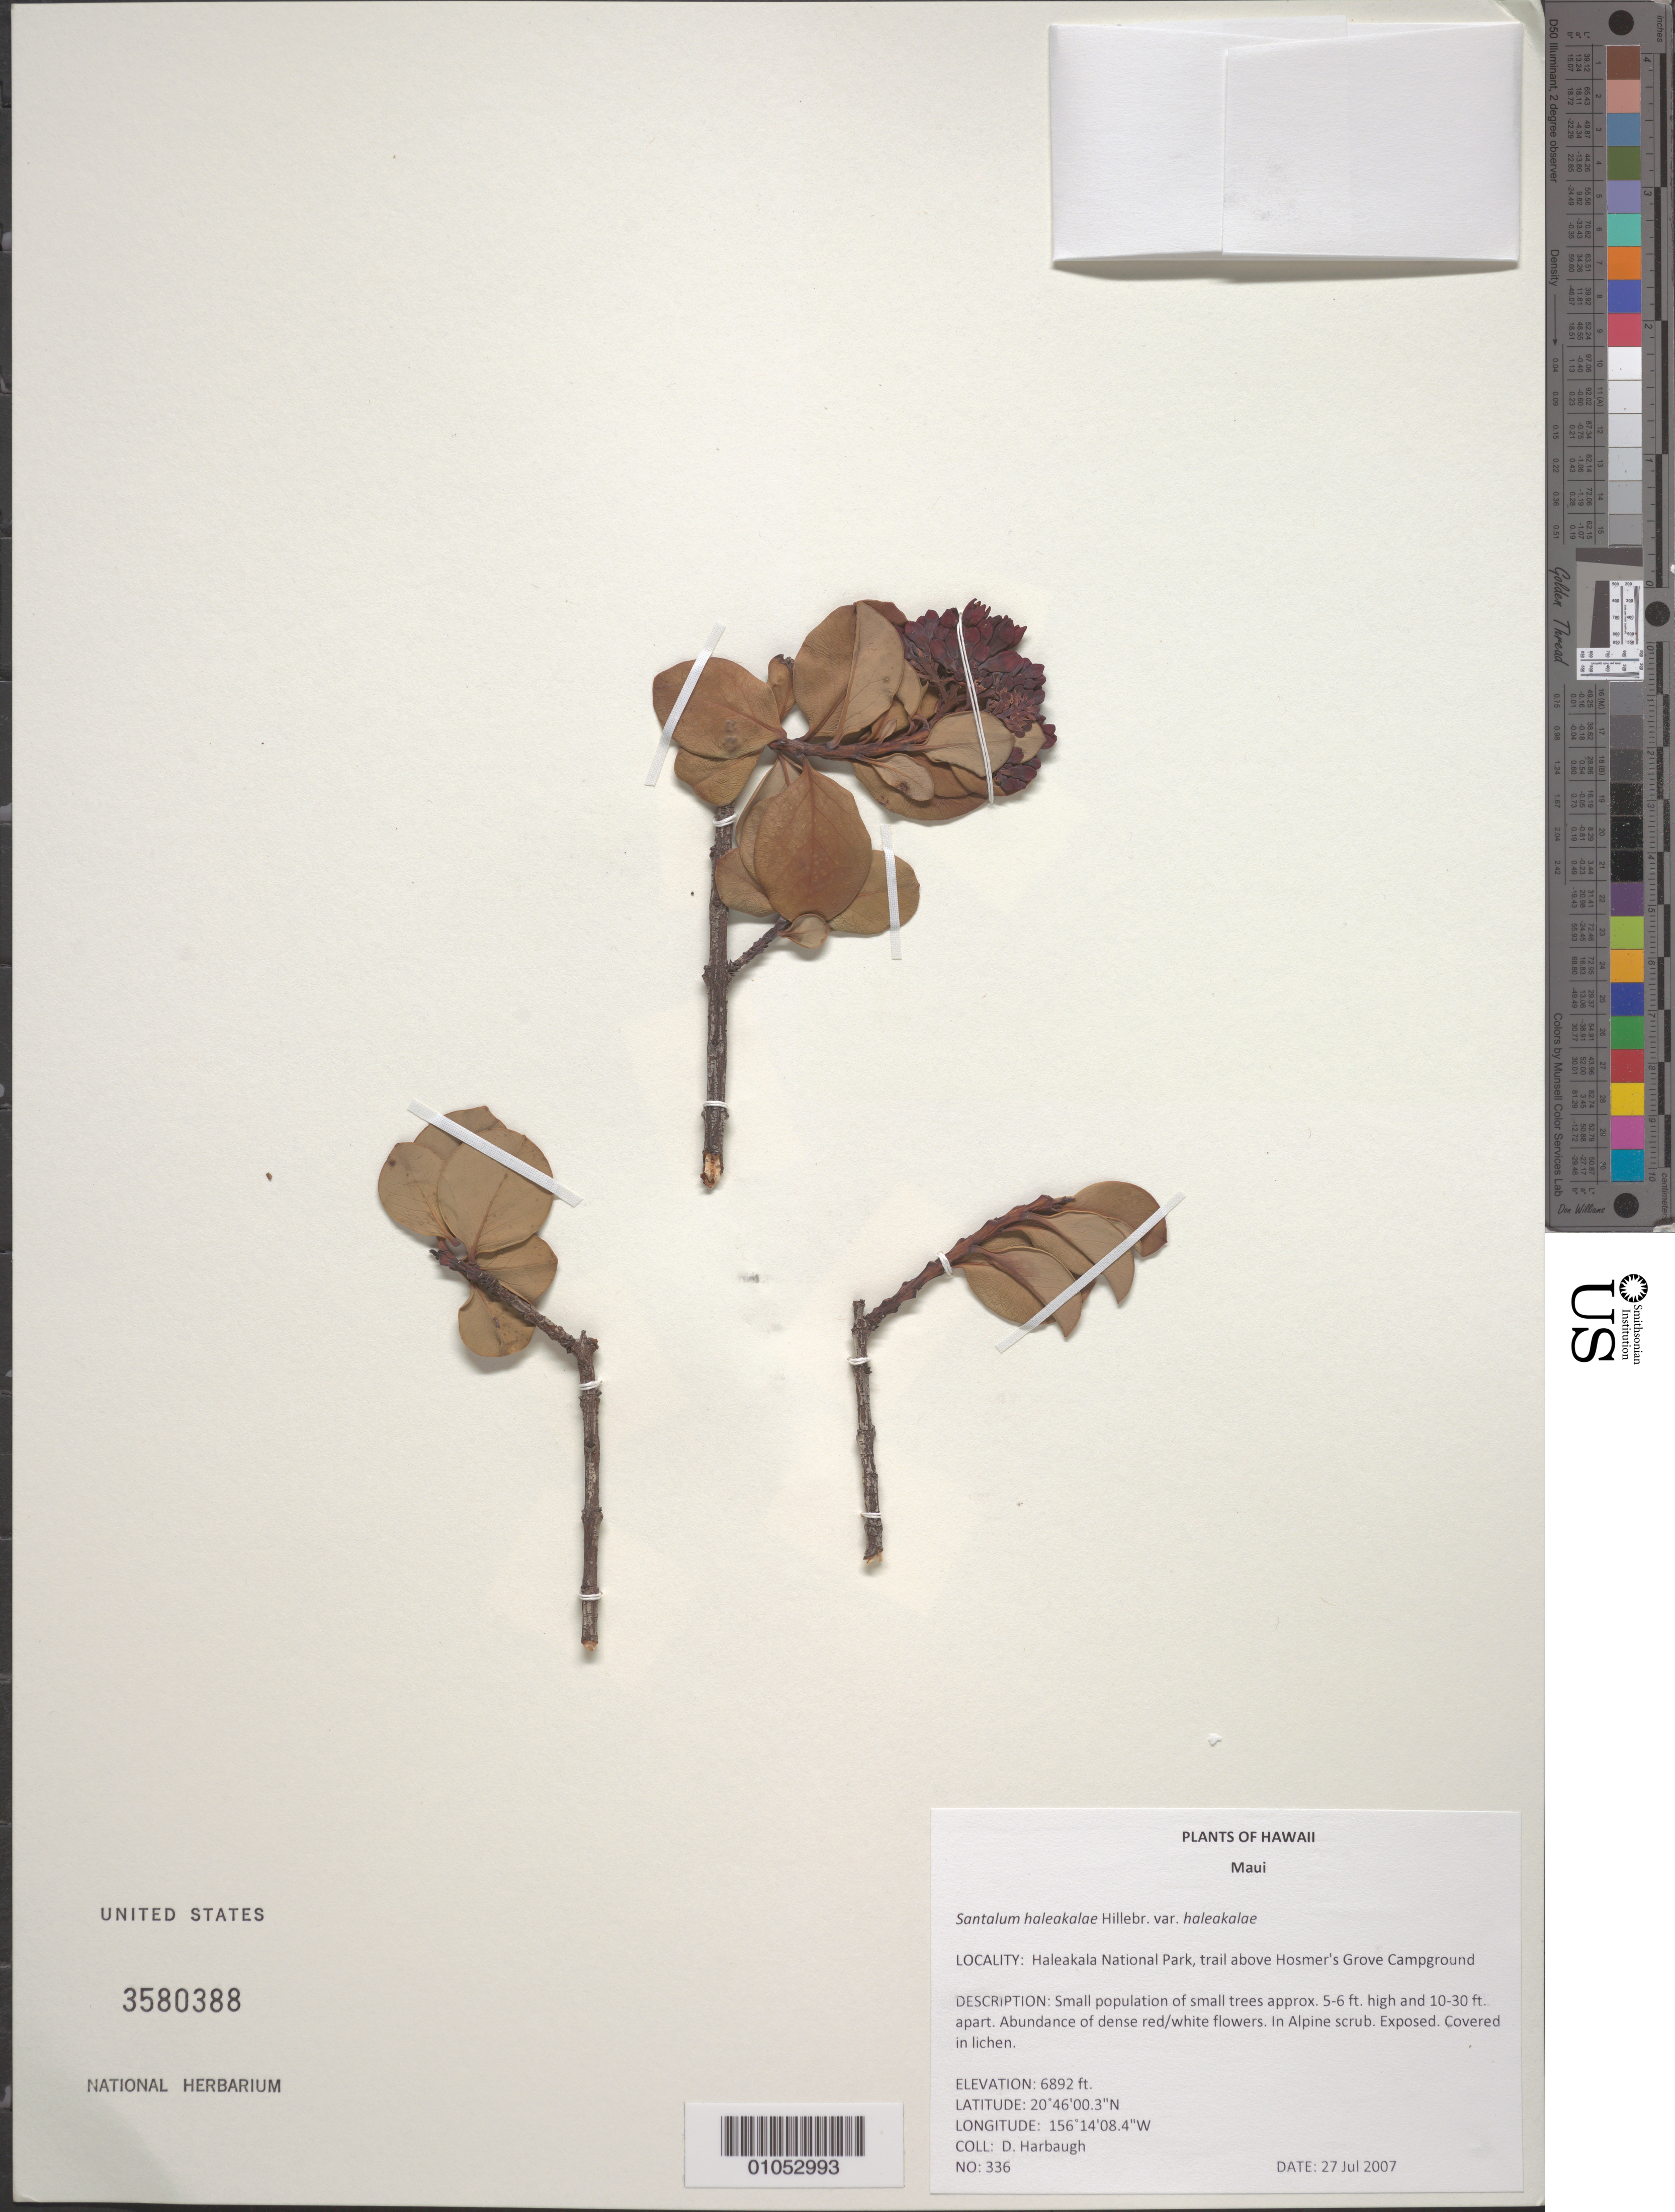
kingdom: Plantae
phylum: Tracheophyta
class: Magnoliopsida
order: Santalales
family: Santalaceae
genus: Santalum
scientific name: Santalum haleakalae var. haleakalae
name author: Hillebr.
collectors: D. Harbaugh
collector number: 336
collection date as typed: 27 Jul 2007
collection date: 2007-07-27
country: United States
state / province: Hawaii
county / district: Maui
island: Maui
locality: Haleakala National Park, trail above Hosmer's Grove Campground.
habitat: Alpine scrub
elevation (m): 2101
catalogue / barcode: US 3580388